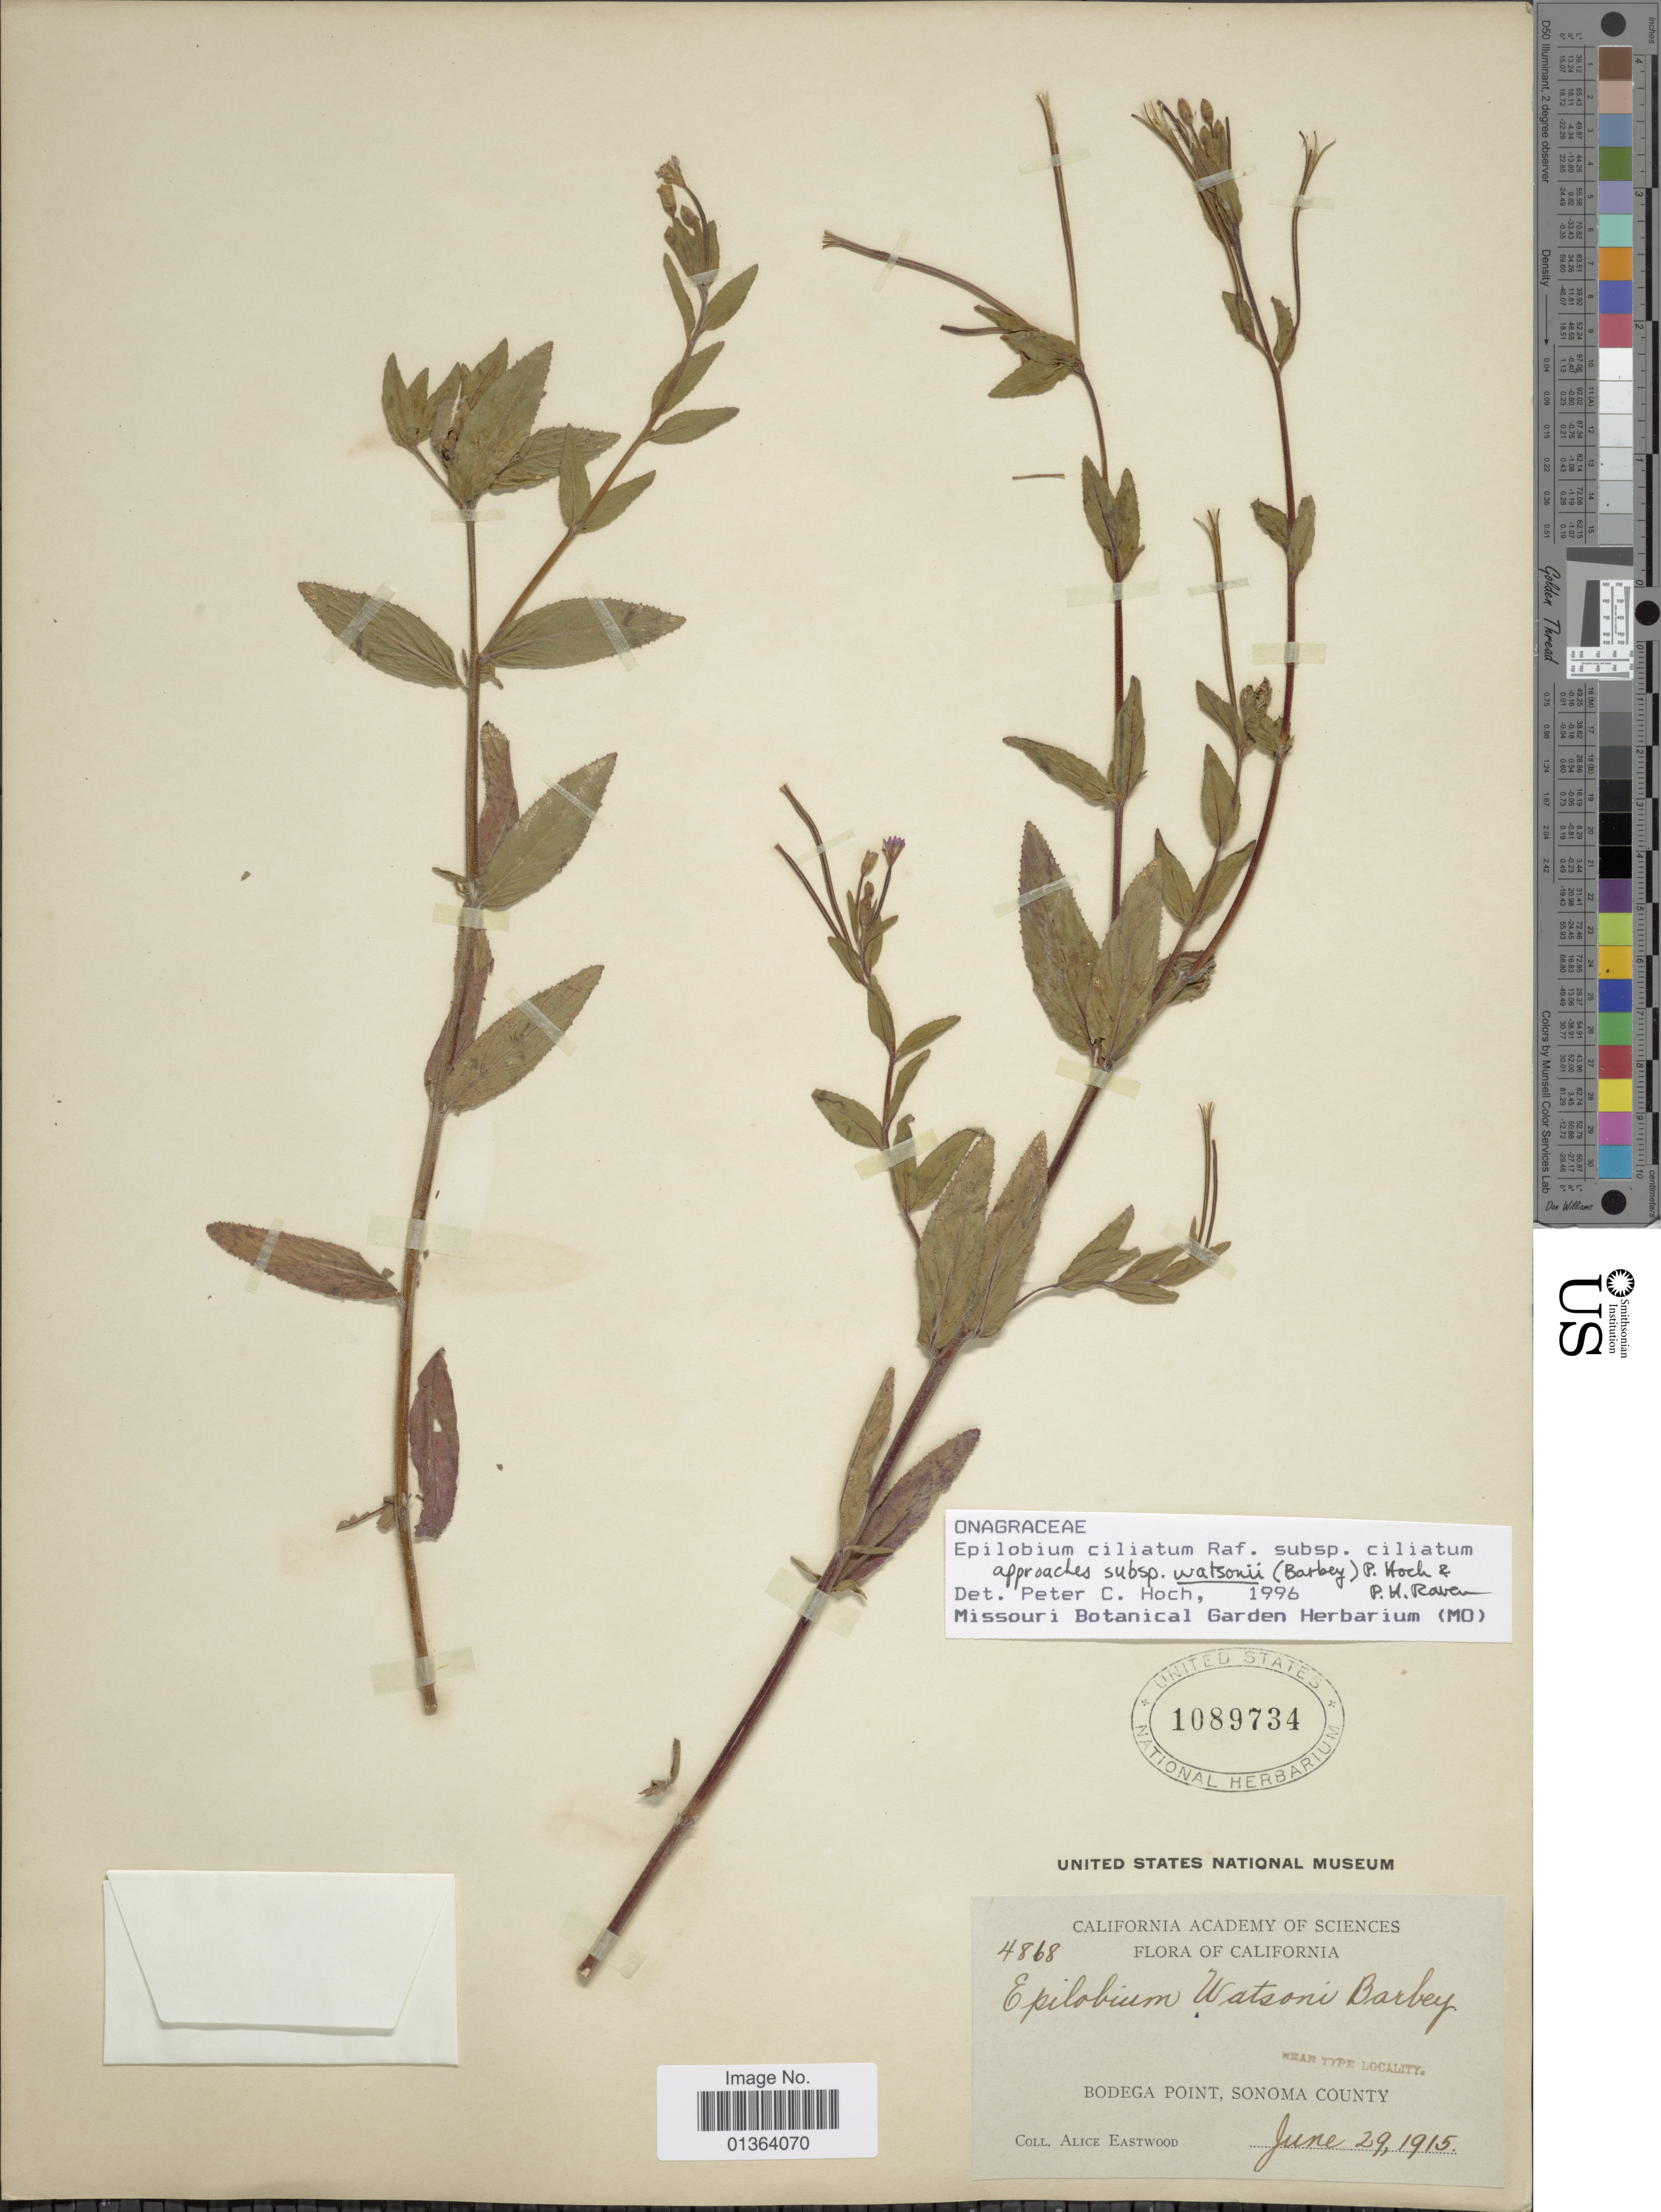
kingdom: Plantae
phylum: Tracheophyta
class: Magnoliopsida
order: Myrtales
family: Onagraceae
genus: Epilobium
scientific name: Epilobium ciliatum subsp. watsonii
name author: (Barbey) Hoch & P.H. Raven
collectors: A. Eastwood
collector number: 4868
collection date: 1915-06-29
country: United States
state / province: California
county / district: Sonoma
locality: Bodega Point, Sonoma County.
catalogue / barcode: US 1089734